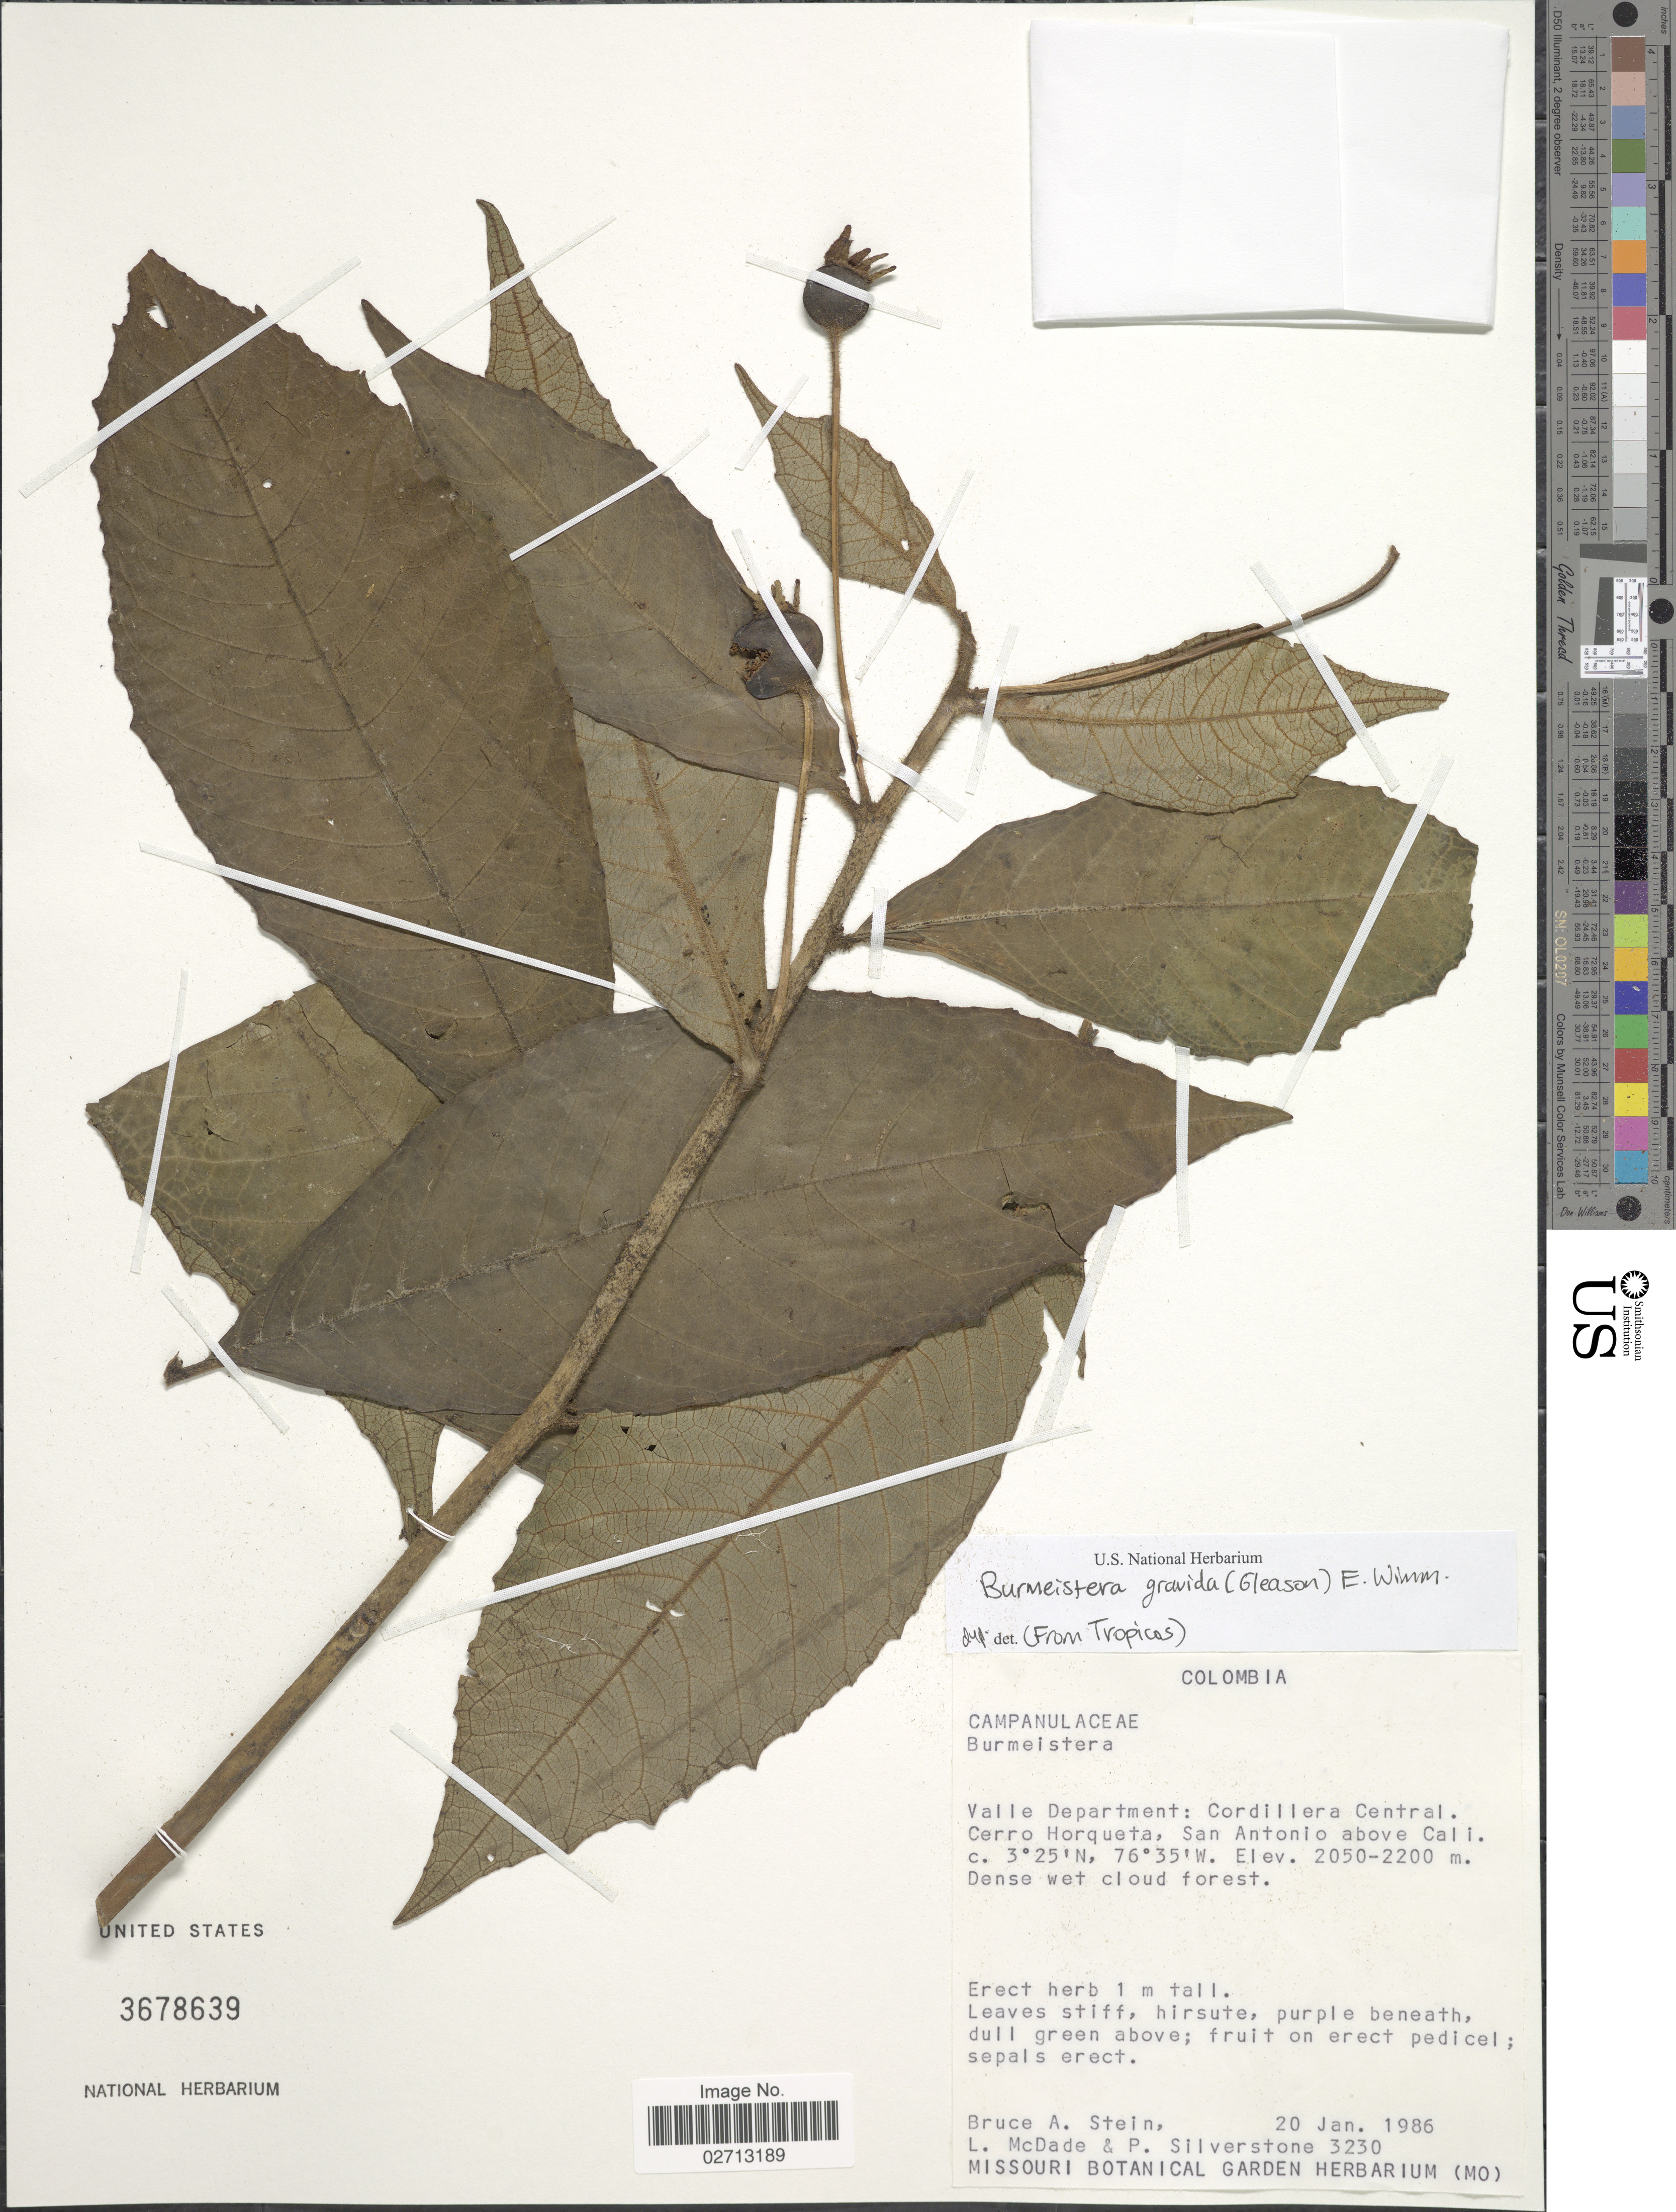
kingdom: Plantae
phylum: Tracheophyta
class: Magnoliopsida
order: Asterales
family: Campanulaceae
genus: Burmeistera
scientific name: Burmeistera gravida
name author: (Gleason) E. Wimm.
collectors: B. A. Stein, L. McDade & P. Silverstone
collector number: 3230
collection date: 1986-01-20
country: Colombia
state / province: Valle del Cauca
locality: Valle Department: Cordillera Central. Cerro Horqueta, San Antonio above Cali.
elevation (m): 2050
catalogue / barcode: US 3678639